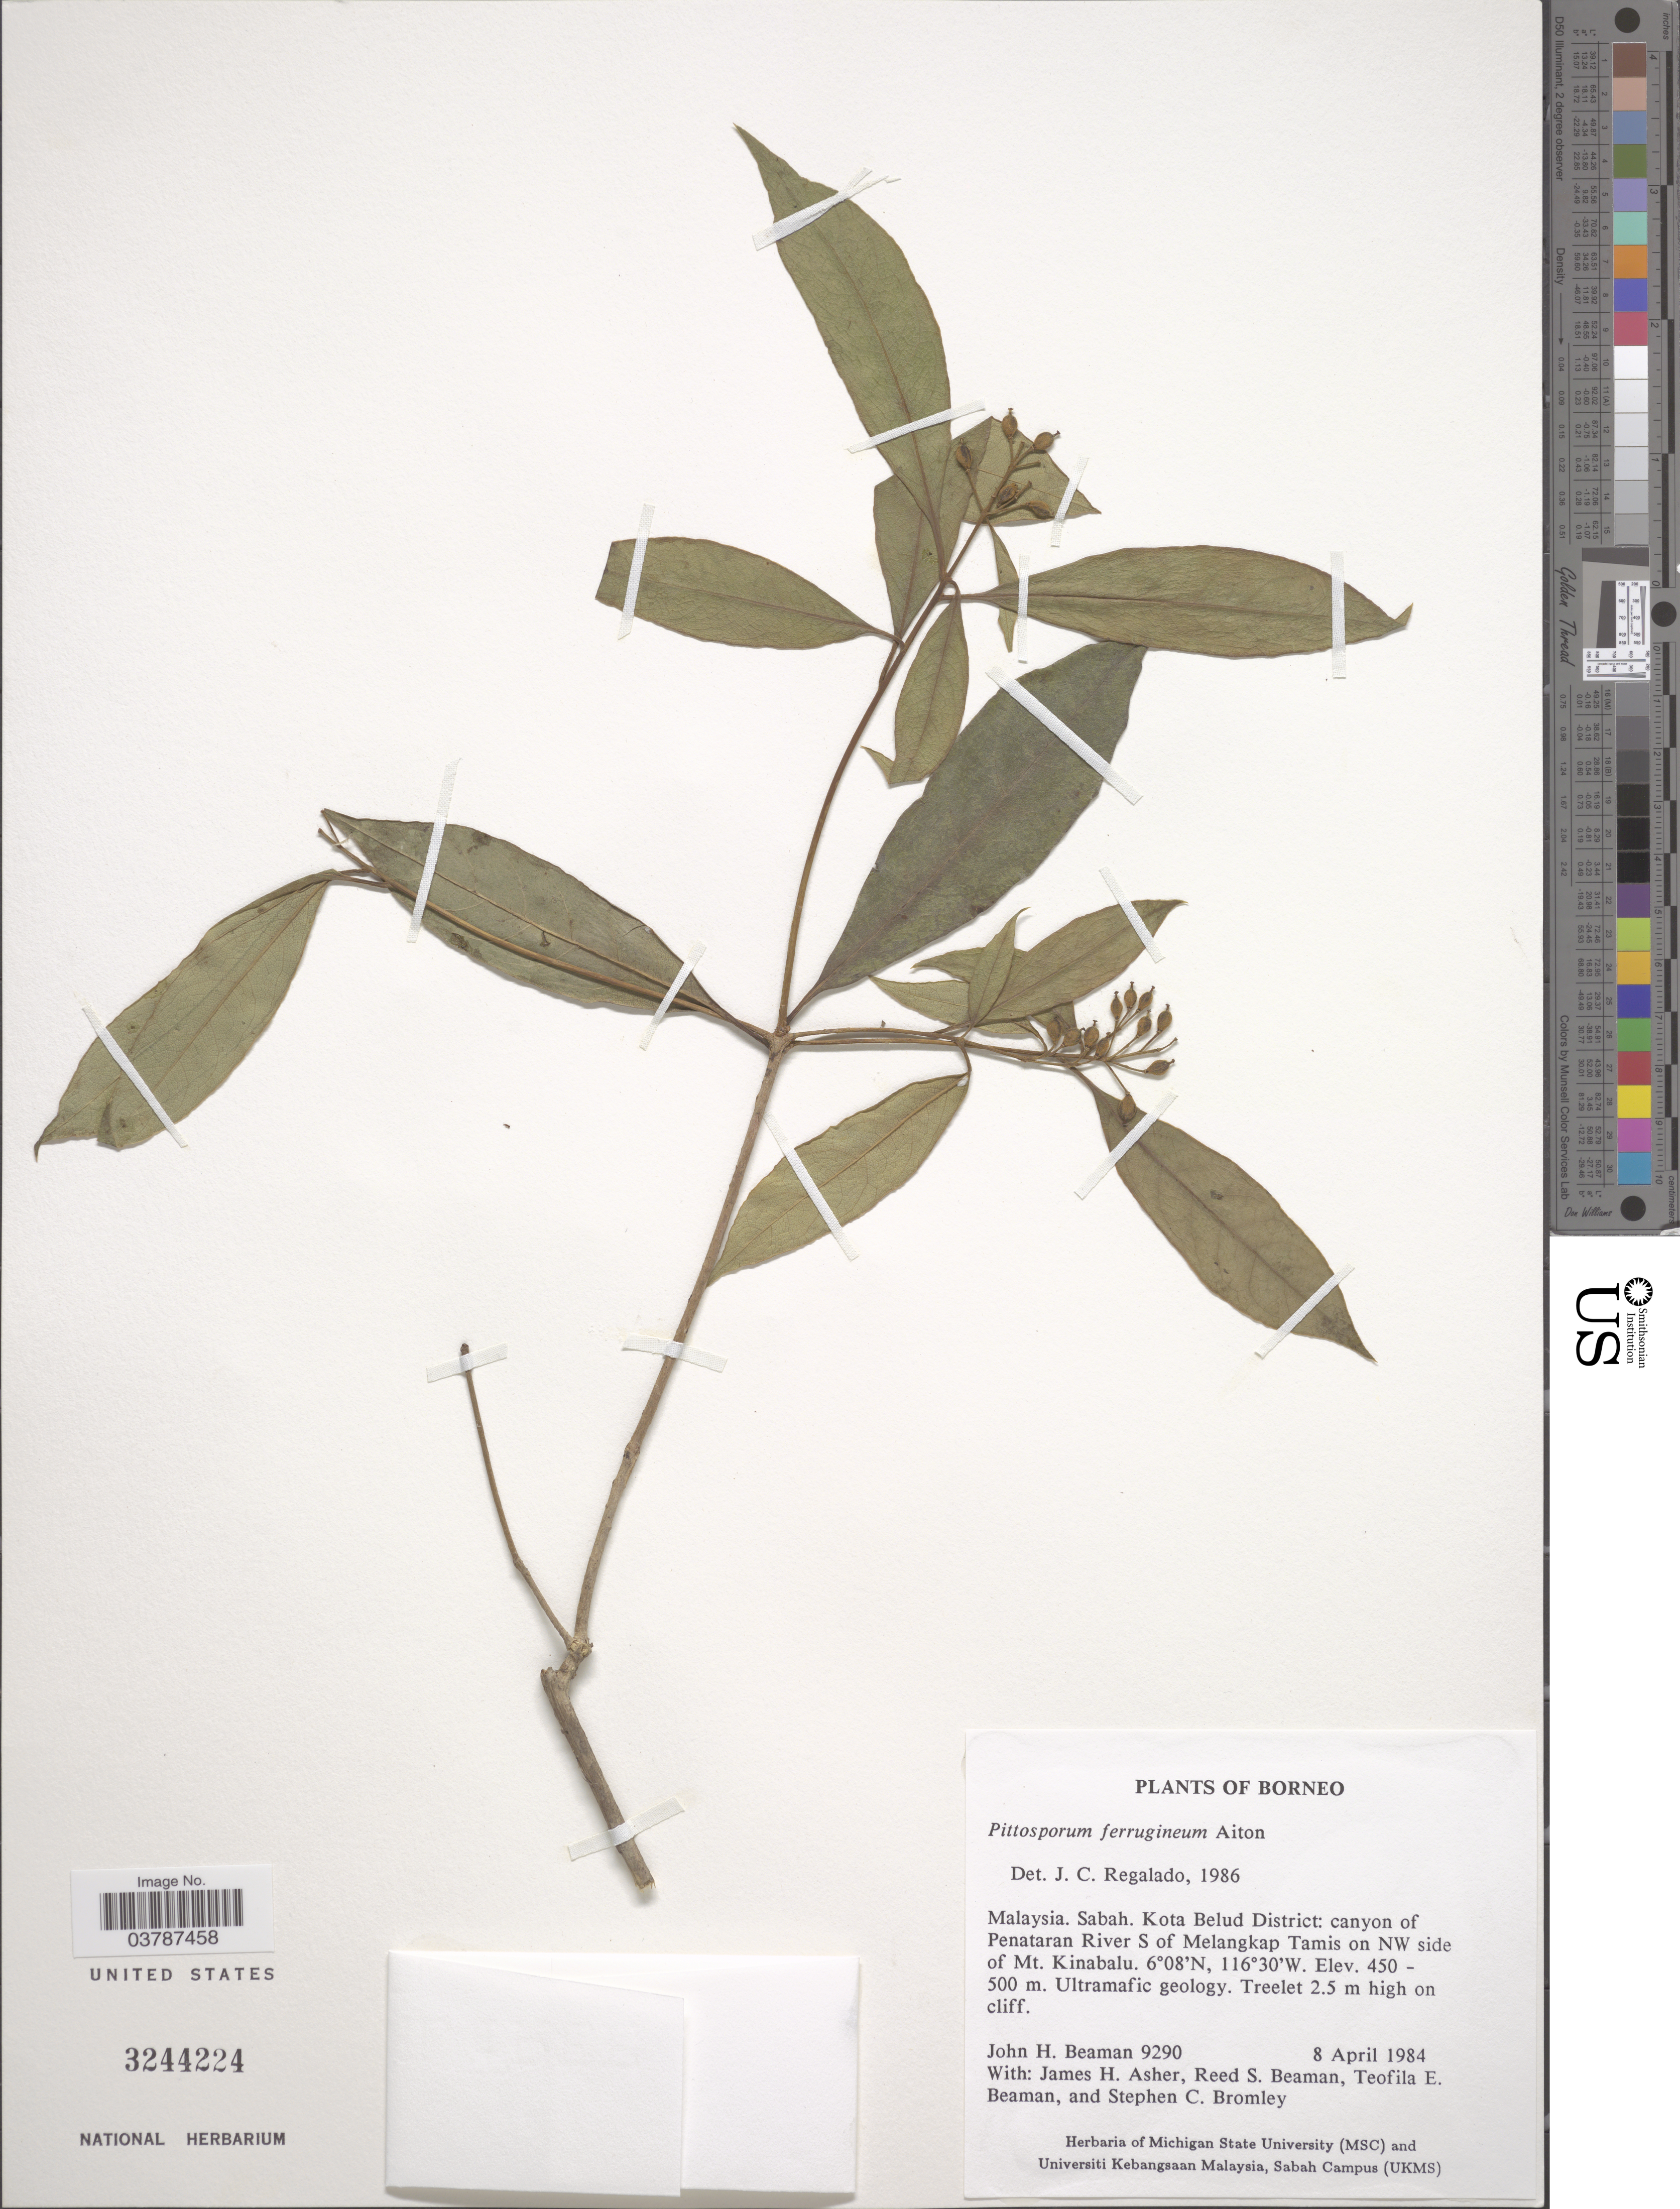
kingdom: Plantae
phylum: Tracheophyta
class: Magnoliopsida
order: Apiales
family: Pittosporaceae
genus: Pittosporum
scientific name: Pittosporum ferrugineum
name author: Dryand. ex Aiton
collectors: J. H. Beaman, J. Asher, R. S. Beaman, T. E. Beaman & S. Bromley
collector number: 9290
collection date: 1984-04-08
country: Malaysia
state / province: Sabah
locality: Borneo. Kota Belud District: canyon of Penataran River S of Melangkap Tamis on NW side of Mt. Kinabalu.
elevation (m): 450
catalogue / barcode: US 3244224